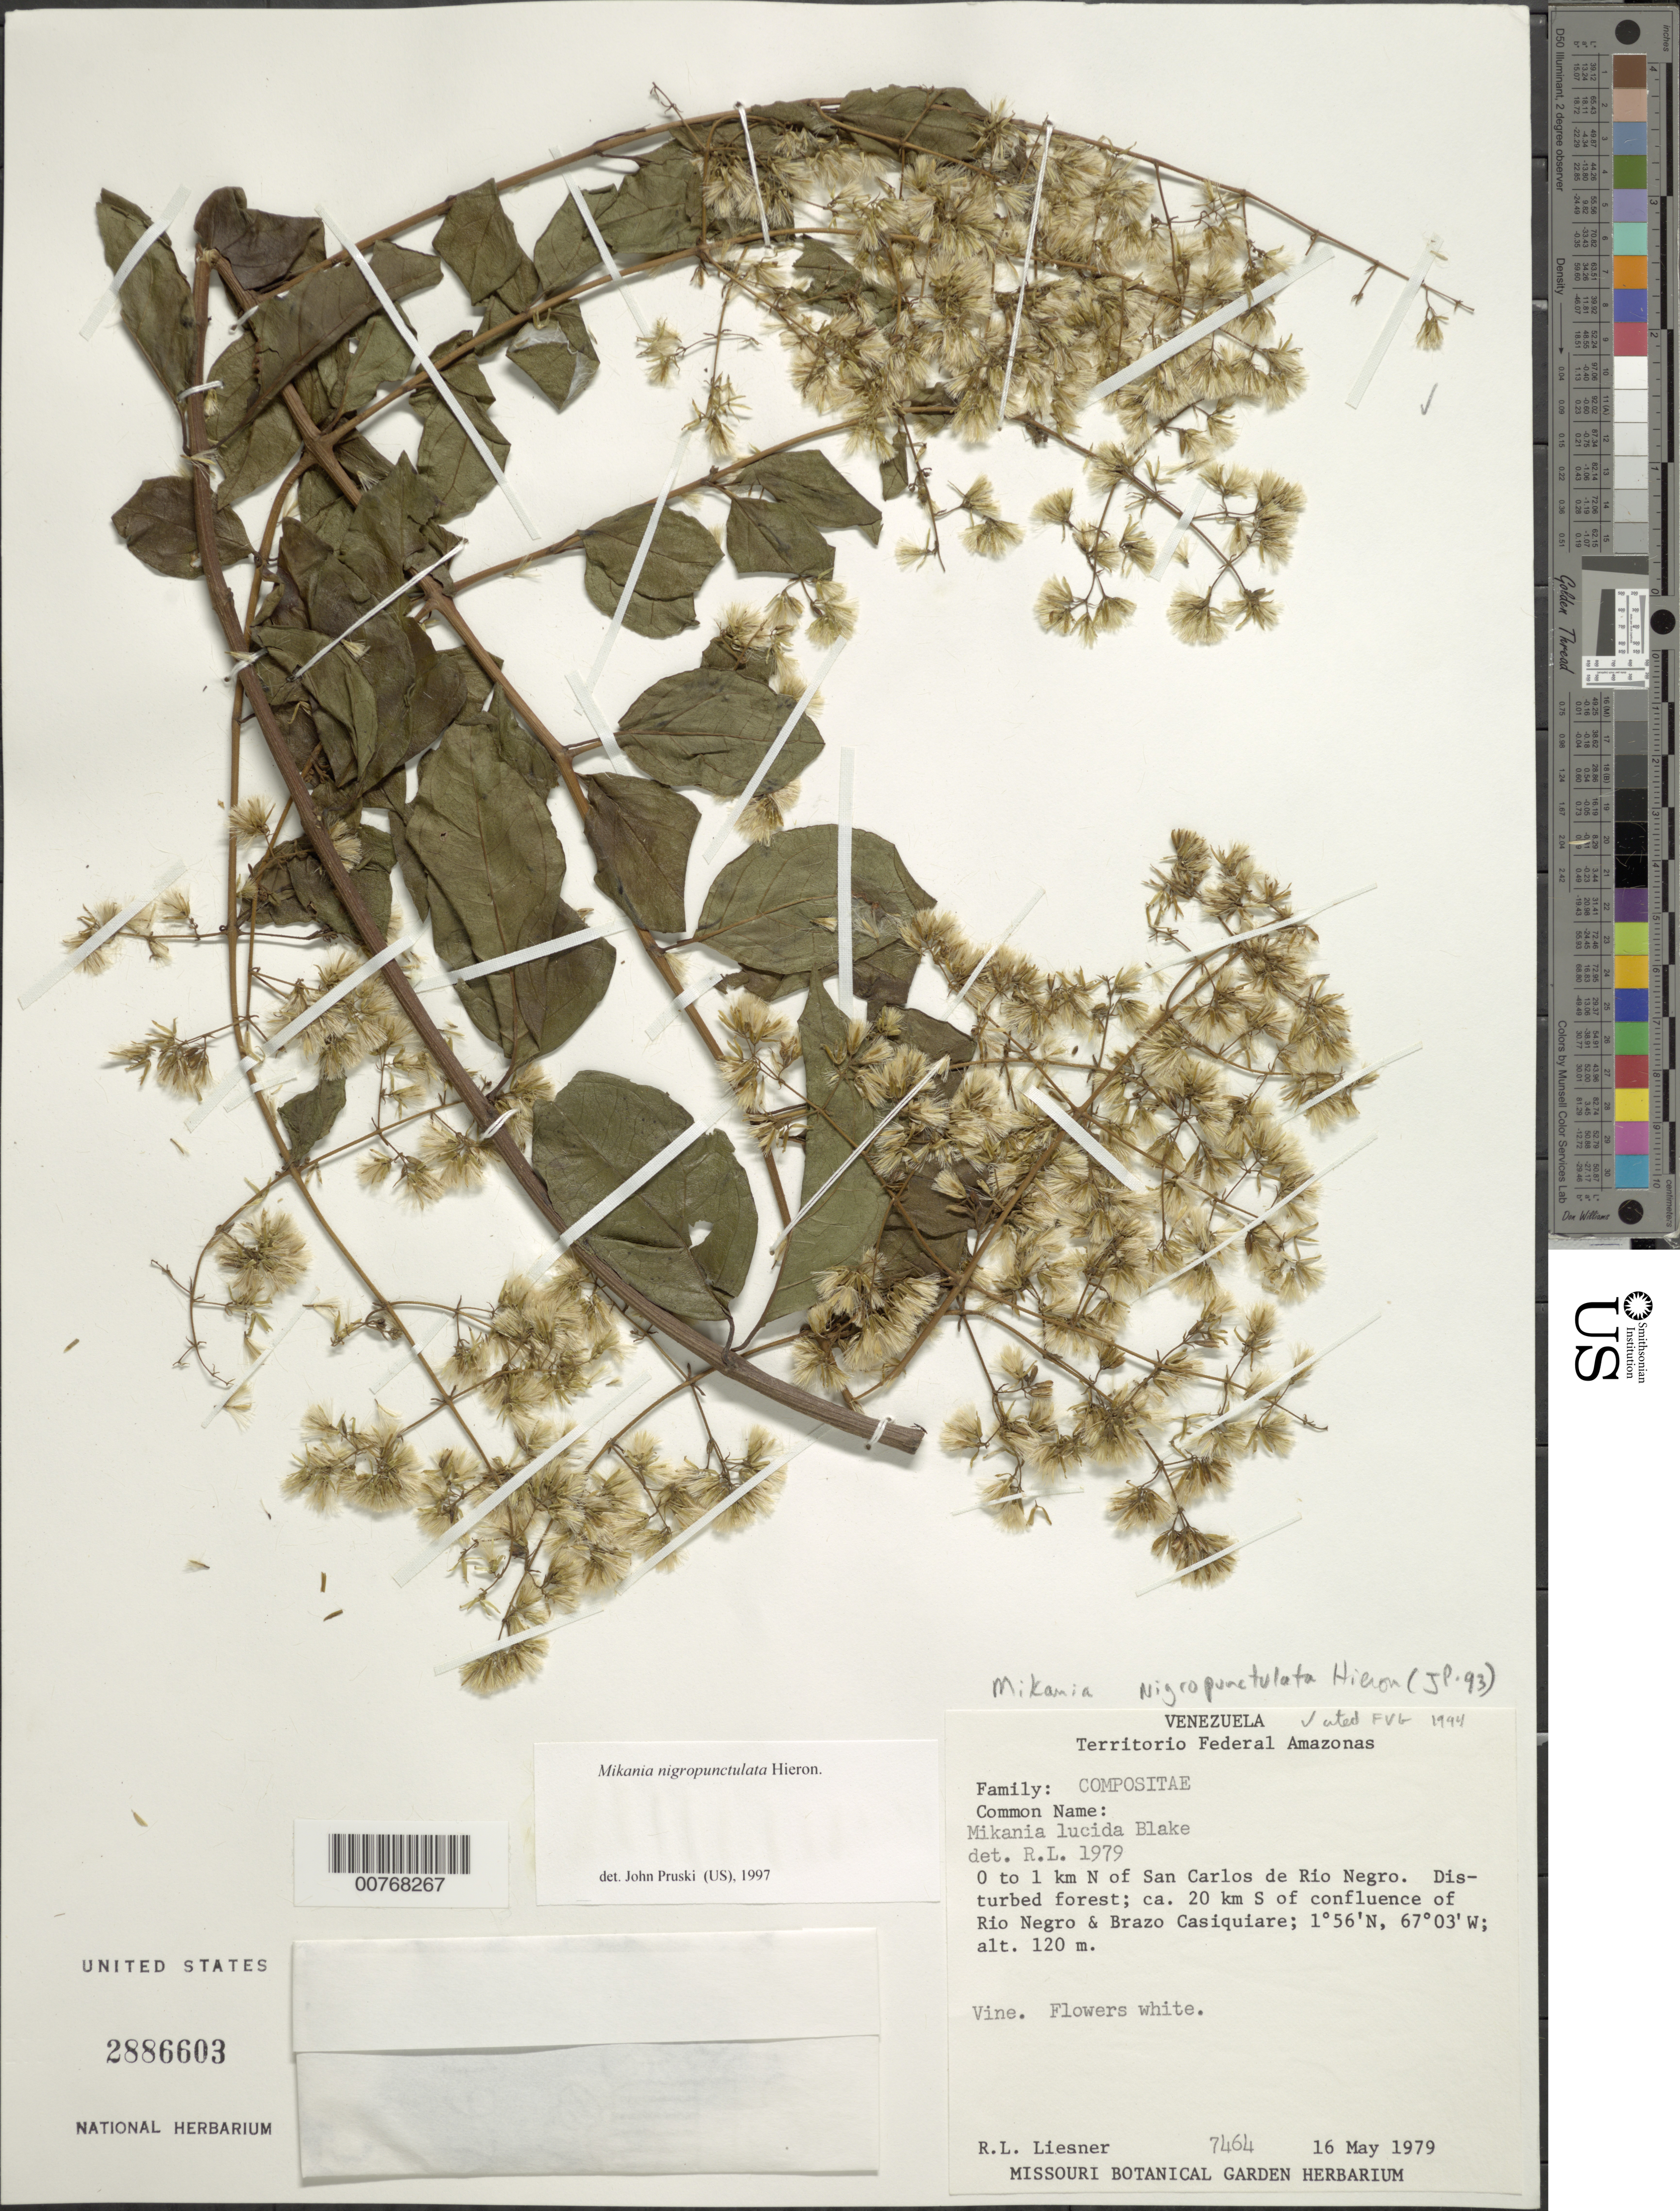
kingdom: Plantae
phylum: Tracheophyta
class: Magnoliopsida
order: Asterales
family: Asteraceae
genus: Mikania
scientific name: Mikania nigropunctulata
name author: Hieron.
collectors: R. L. Liesner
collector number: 7464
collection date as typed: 16-May-79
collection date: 1979-05-16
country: Venezuela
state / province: Amazonas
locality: San Carlos de Río Negro, 0-1 km NE of; 20 km S of confluence of Río Negro and Brazo Casiquiare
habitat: Disturbed forest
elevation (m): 120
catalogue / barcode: US 2886603